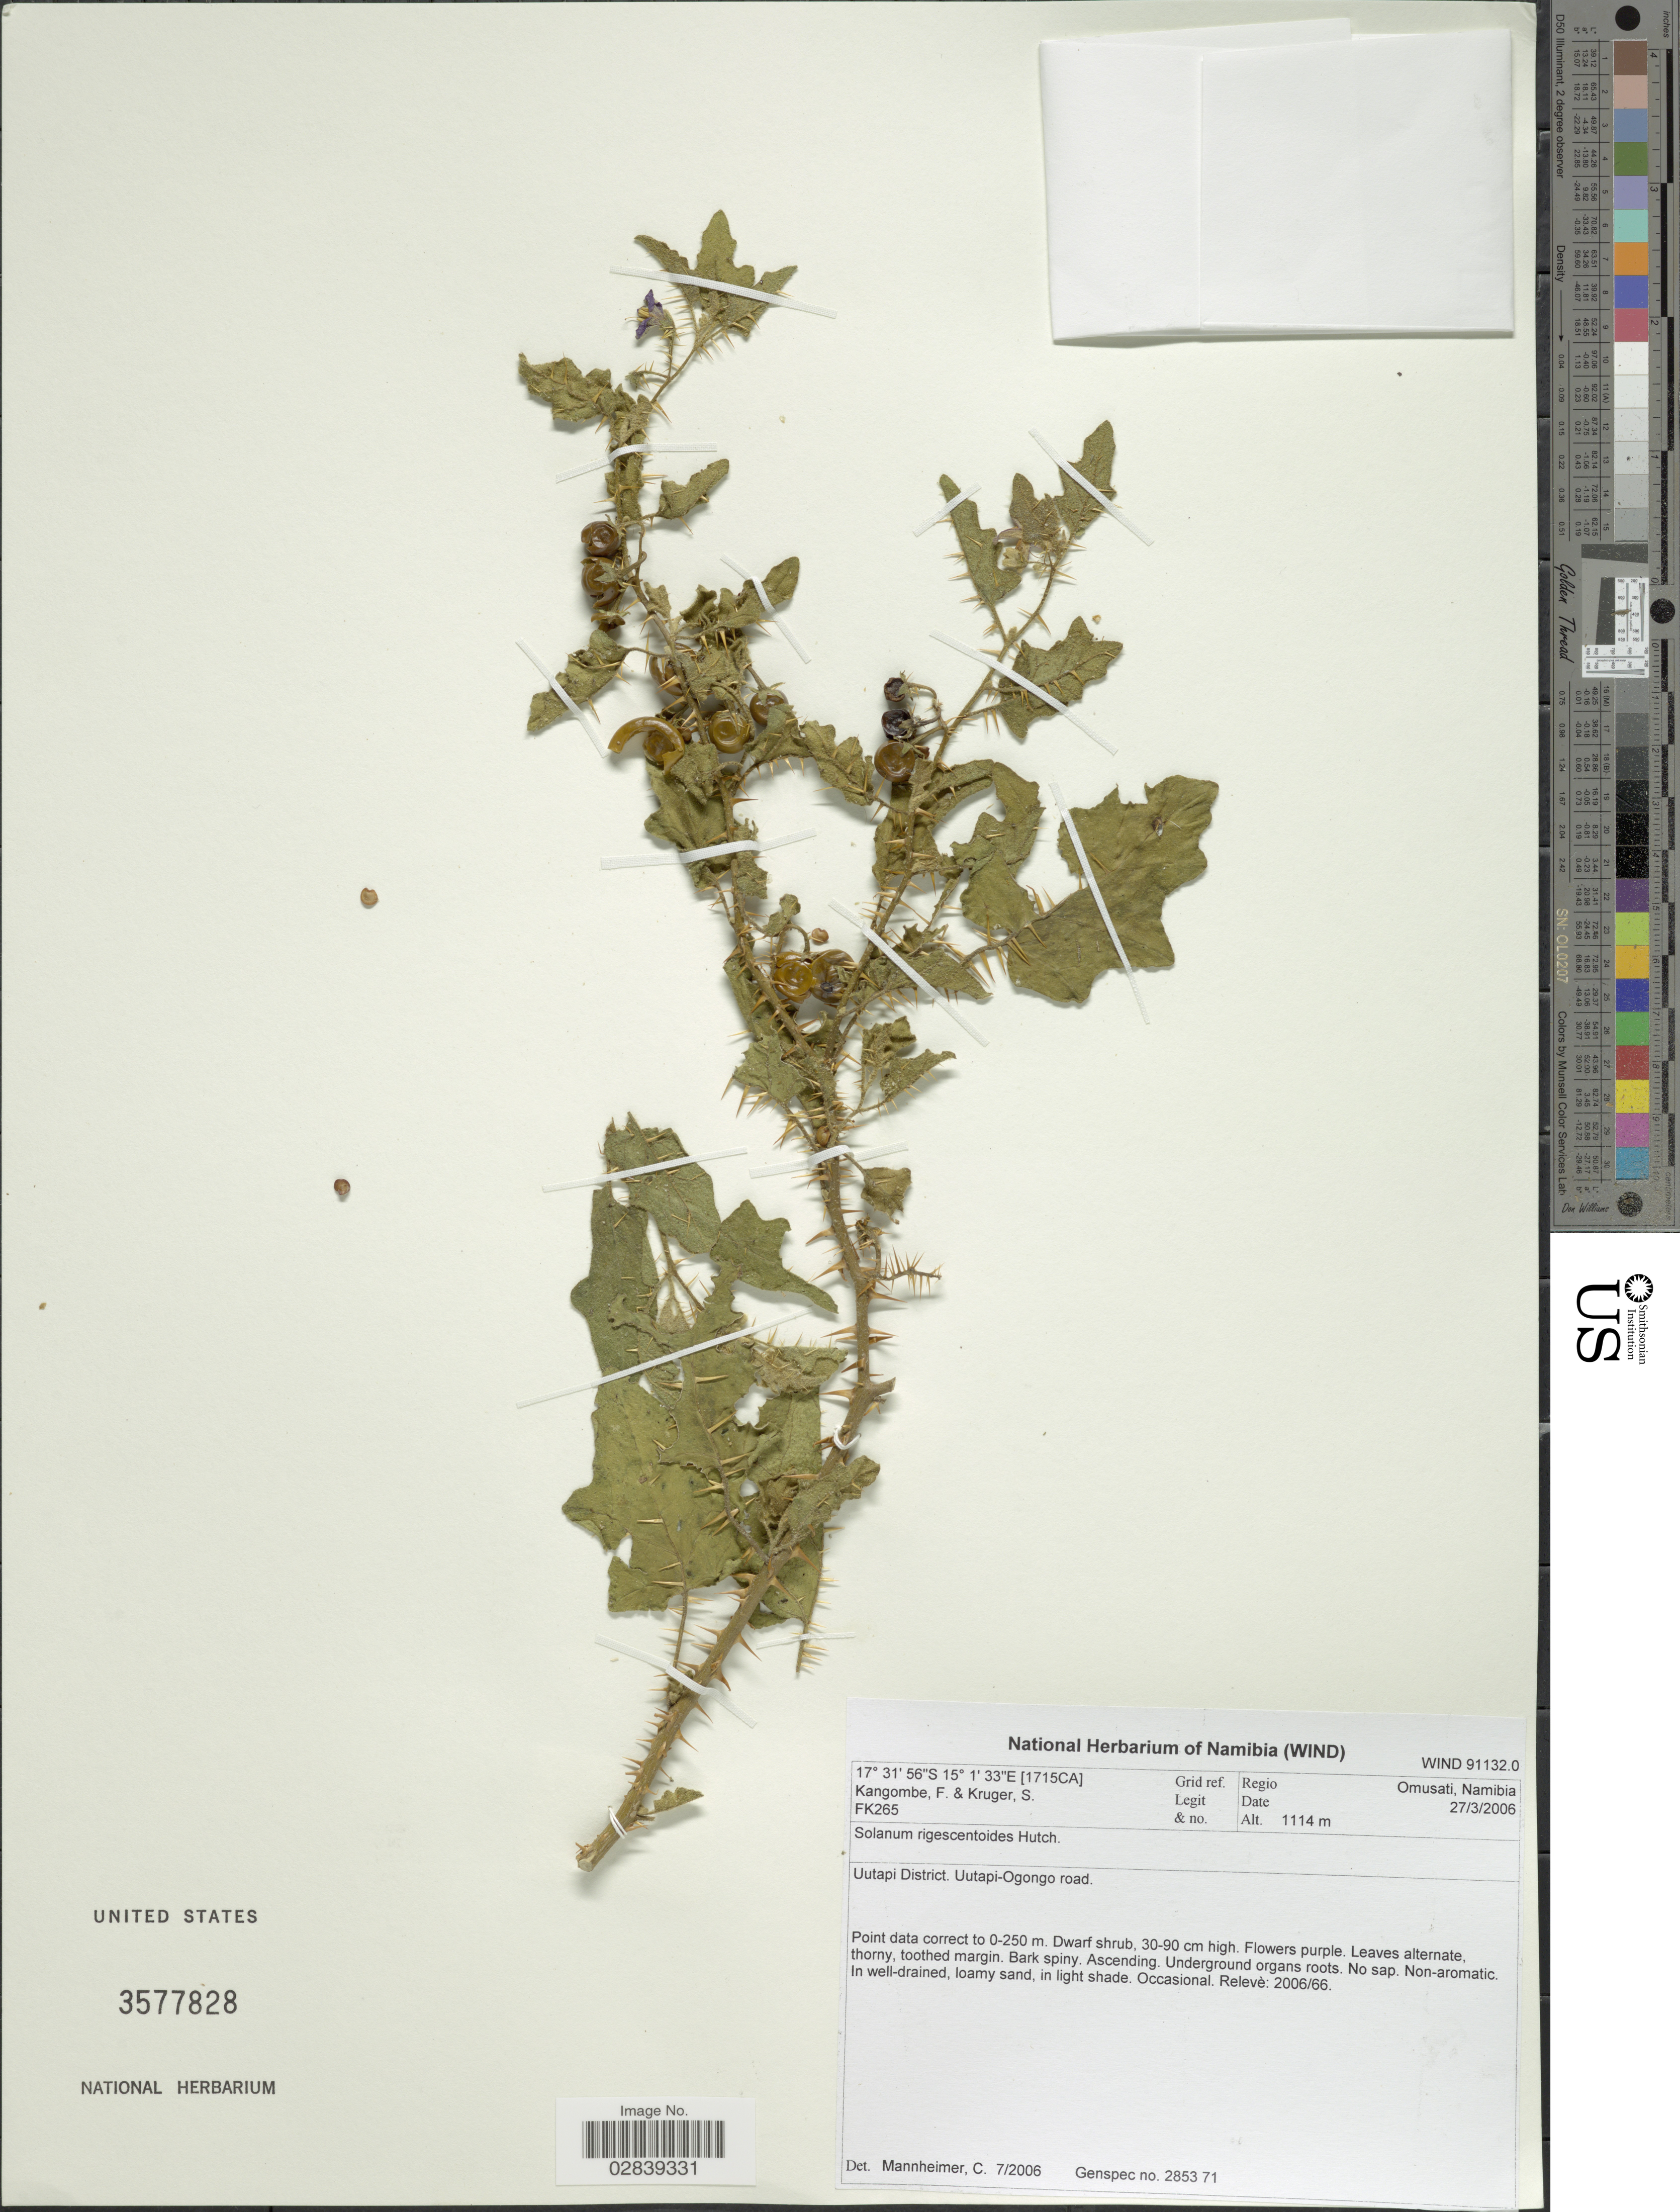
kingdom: Plantae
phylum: Tracheophyta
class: Magnoliopsida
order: Solanales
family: Solanaceae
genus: Solanum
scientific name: Solanum rigescentoides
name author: Hutch.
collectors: F. Kangombe & S. Kruger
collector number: FK265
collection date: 2006-03-27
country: Namibia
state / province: Omusati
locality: [1715CA] Grid Ref., Regio Omusati, Uutapi District, Uutapi-Ogongo road.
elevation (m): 1114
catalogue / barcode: US 3577828